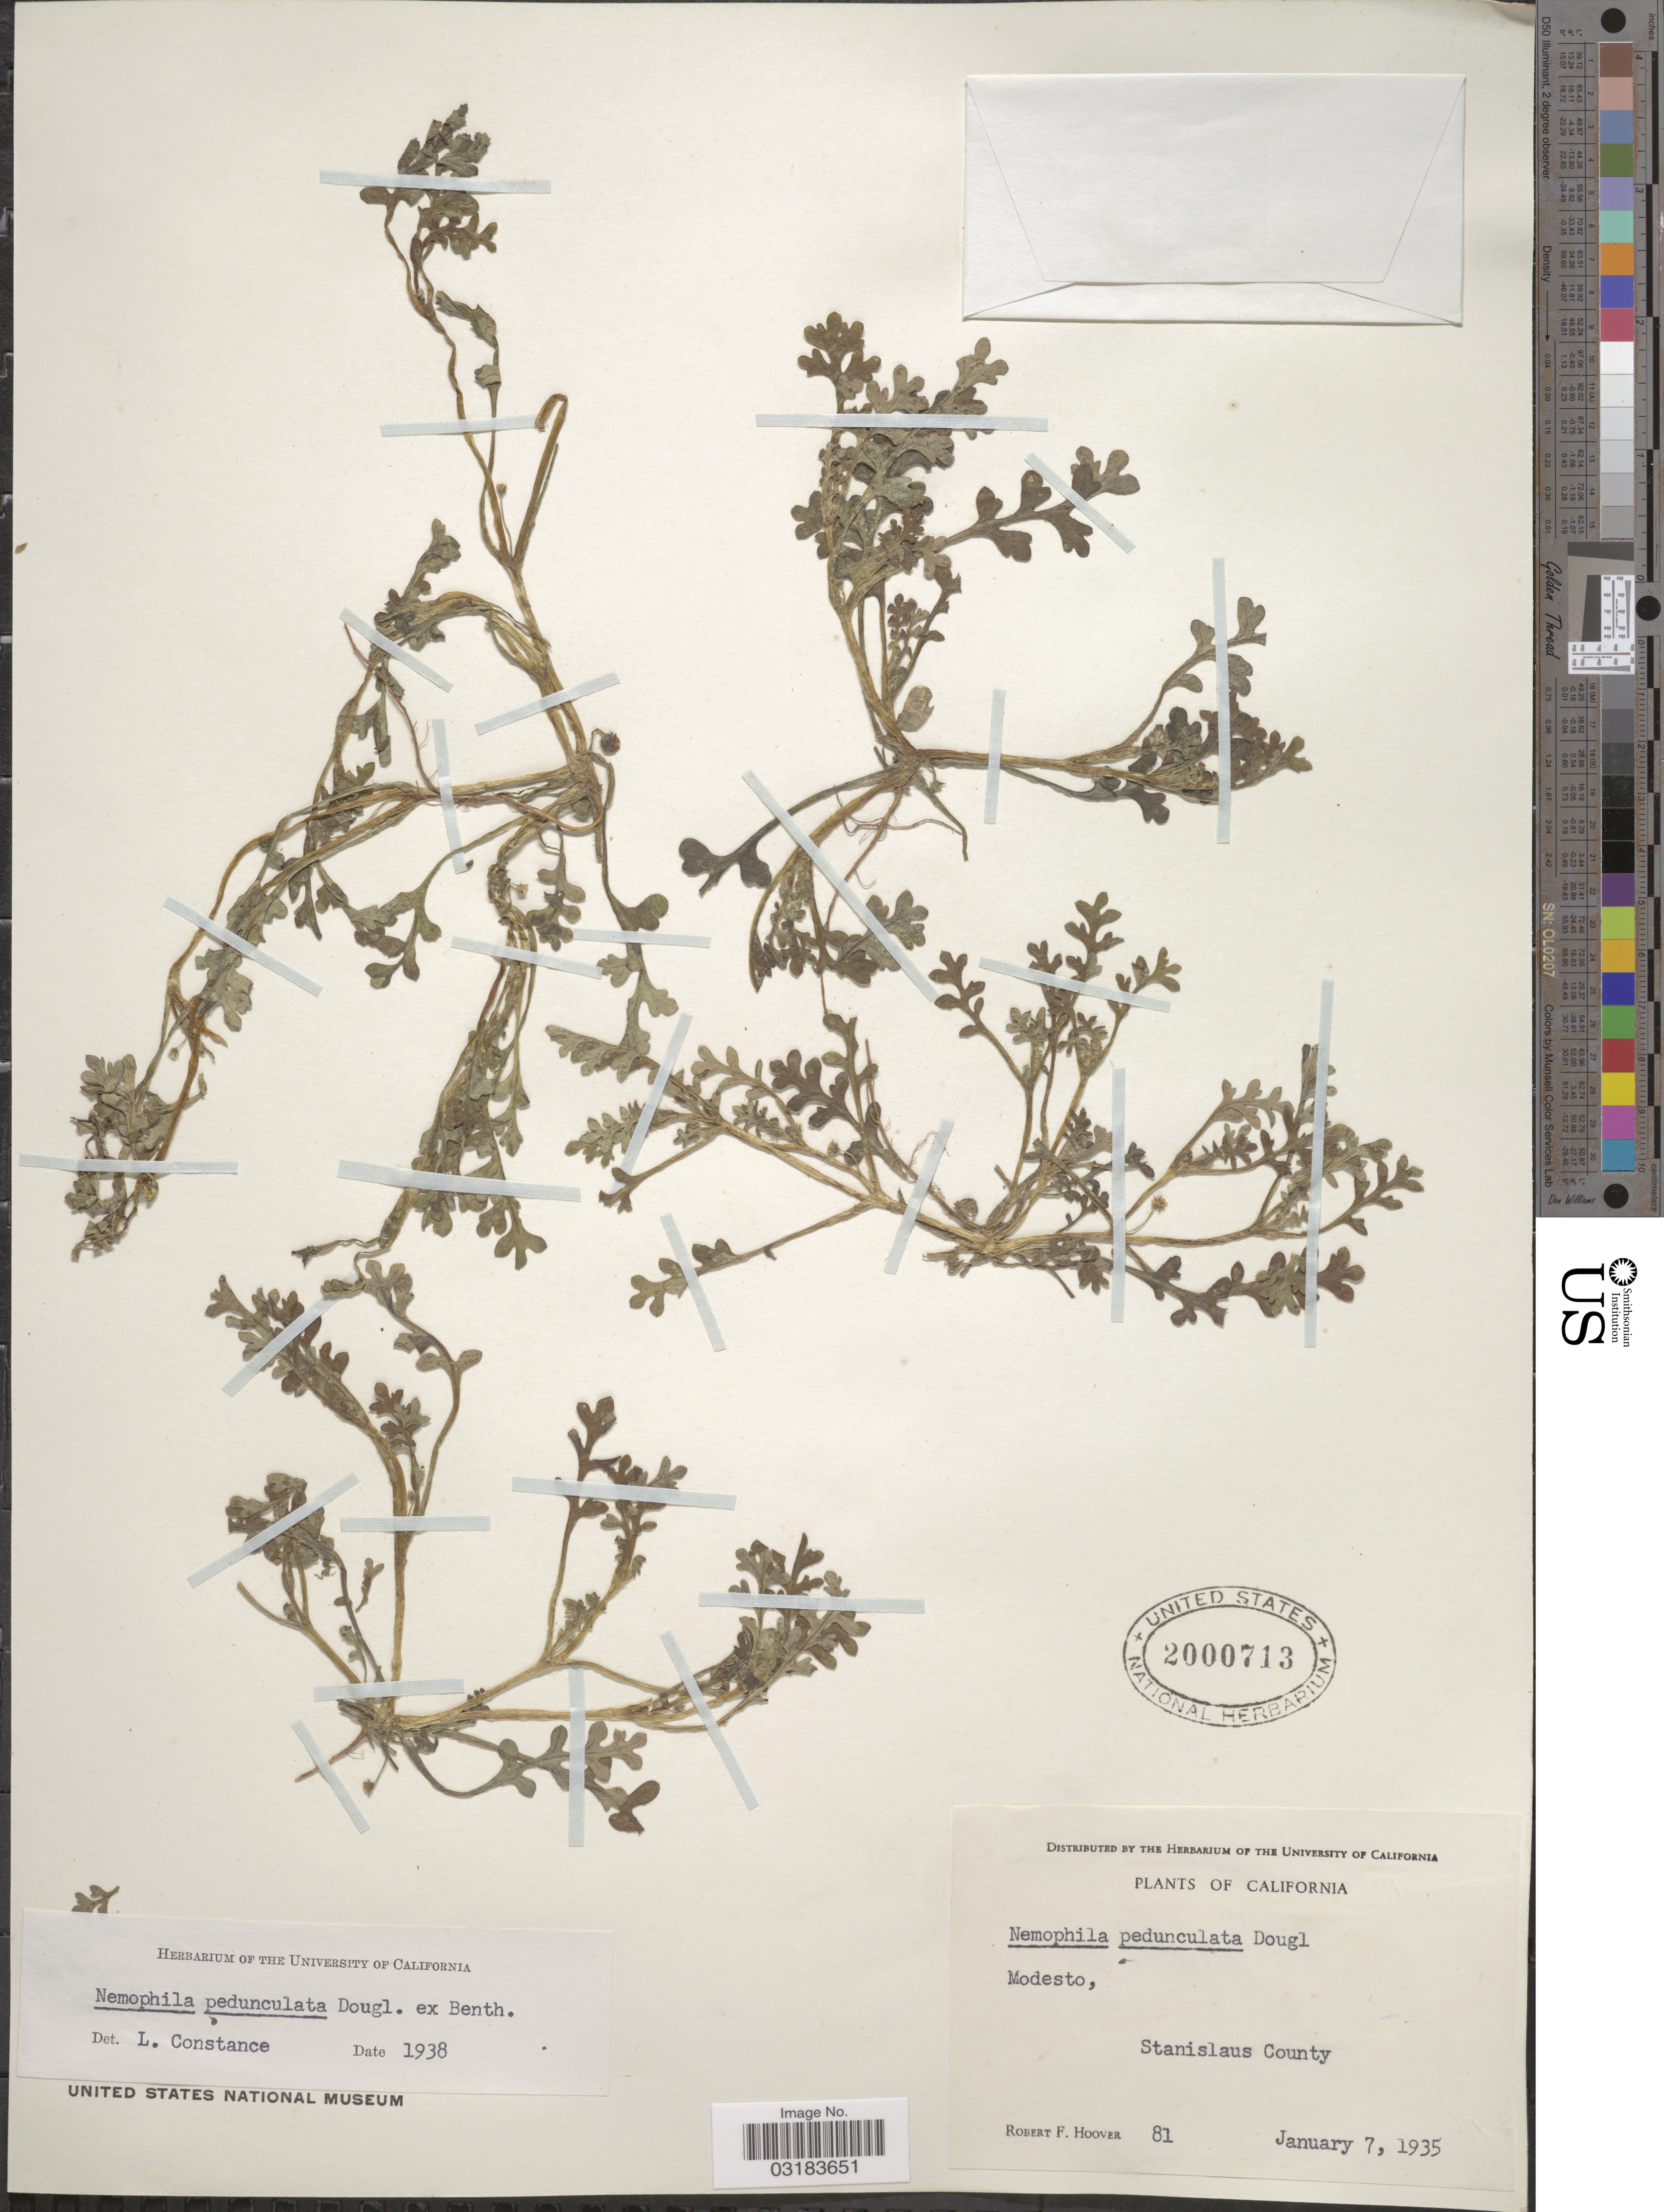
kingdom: Plantae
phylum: Tracheophyta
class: Magnoliopsida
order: Boraginales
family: Hydrophyllaceae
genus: Nemophila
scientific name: Nemophila pedunculata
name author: Douglas ex Benth.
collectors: R. F. Hoover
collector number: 81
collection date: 1935-01-07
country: United States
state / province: California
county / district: Stanislaus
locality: Modesto, Stanislaus County.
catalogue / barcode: US 2000713